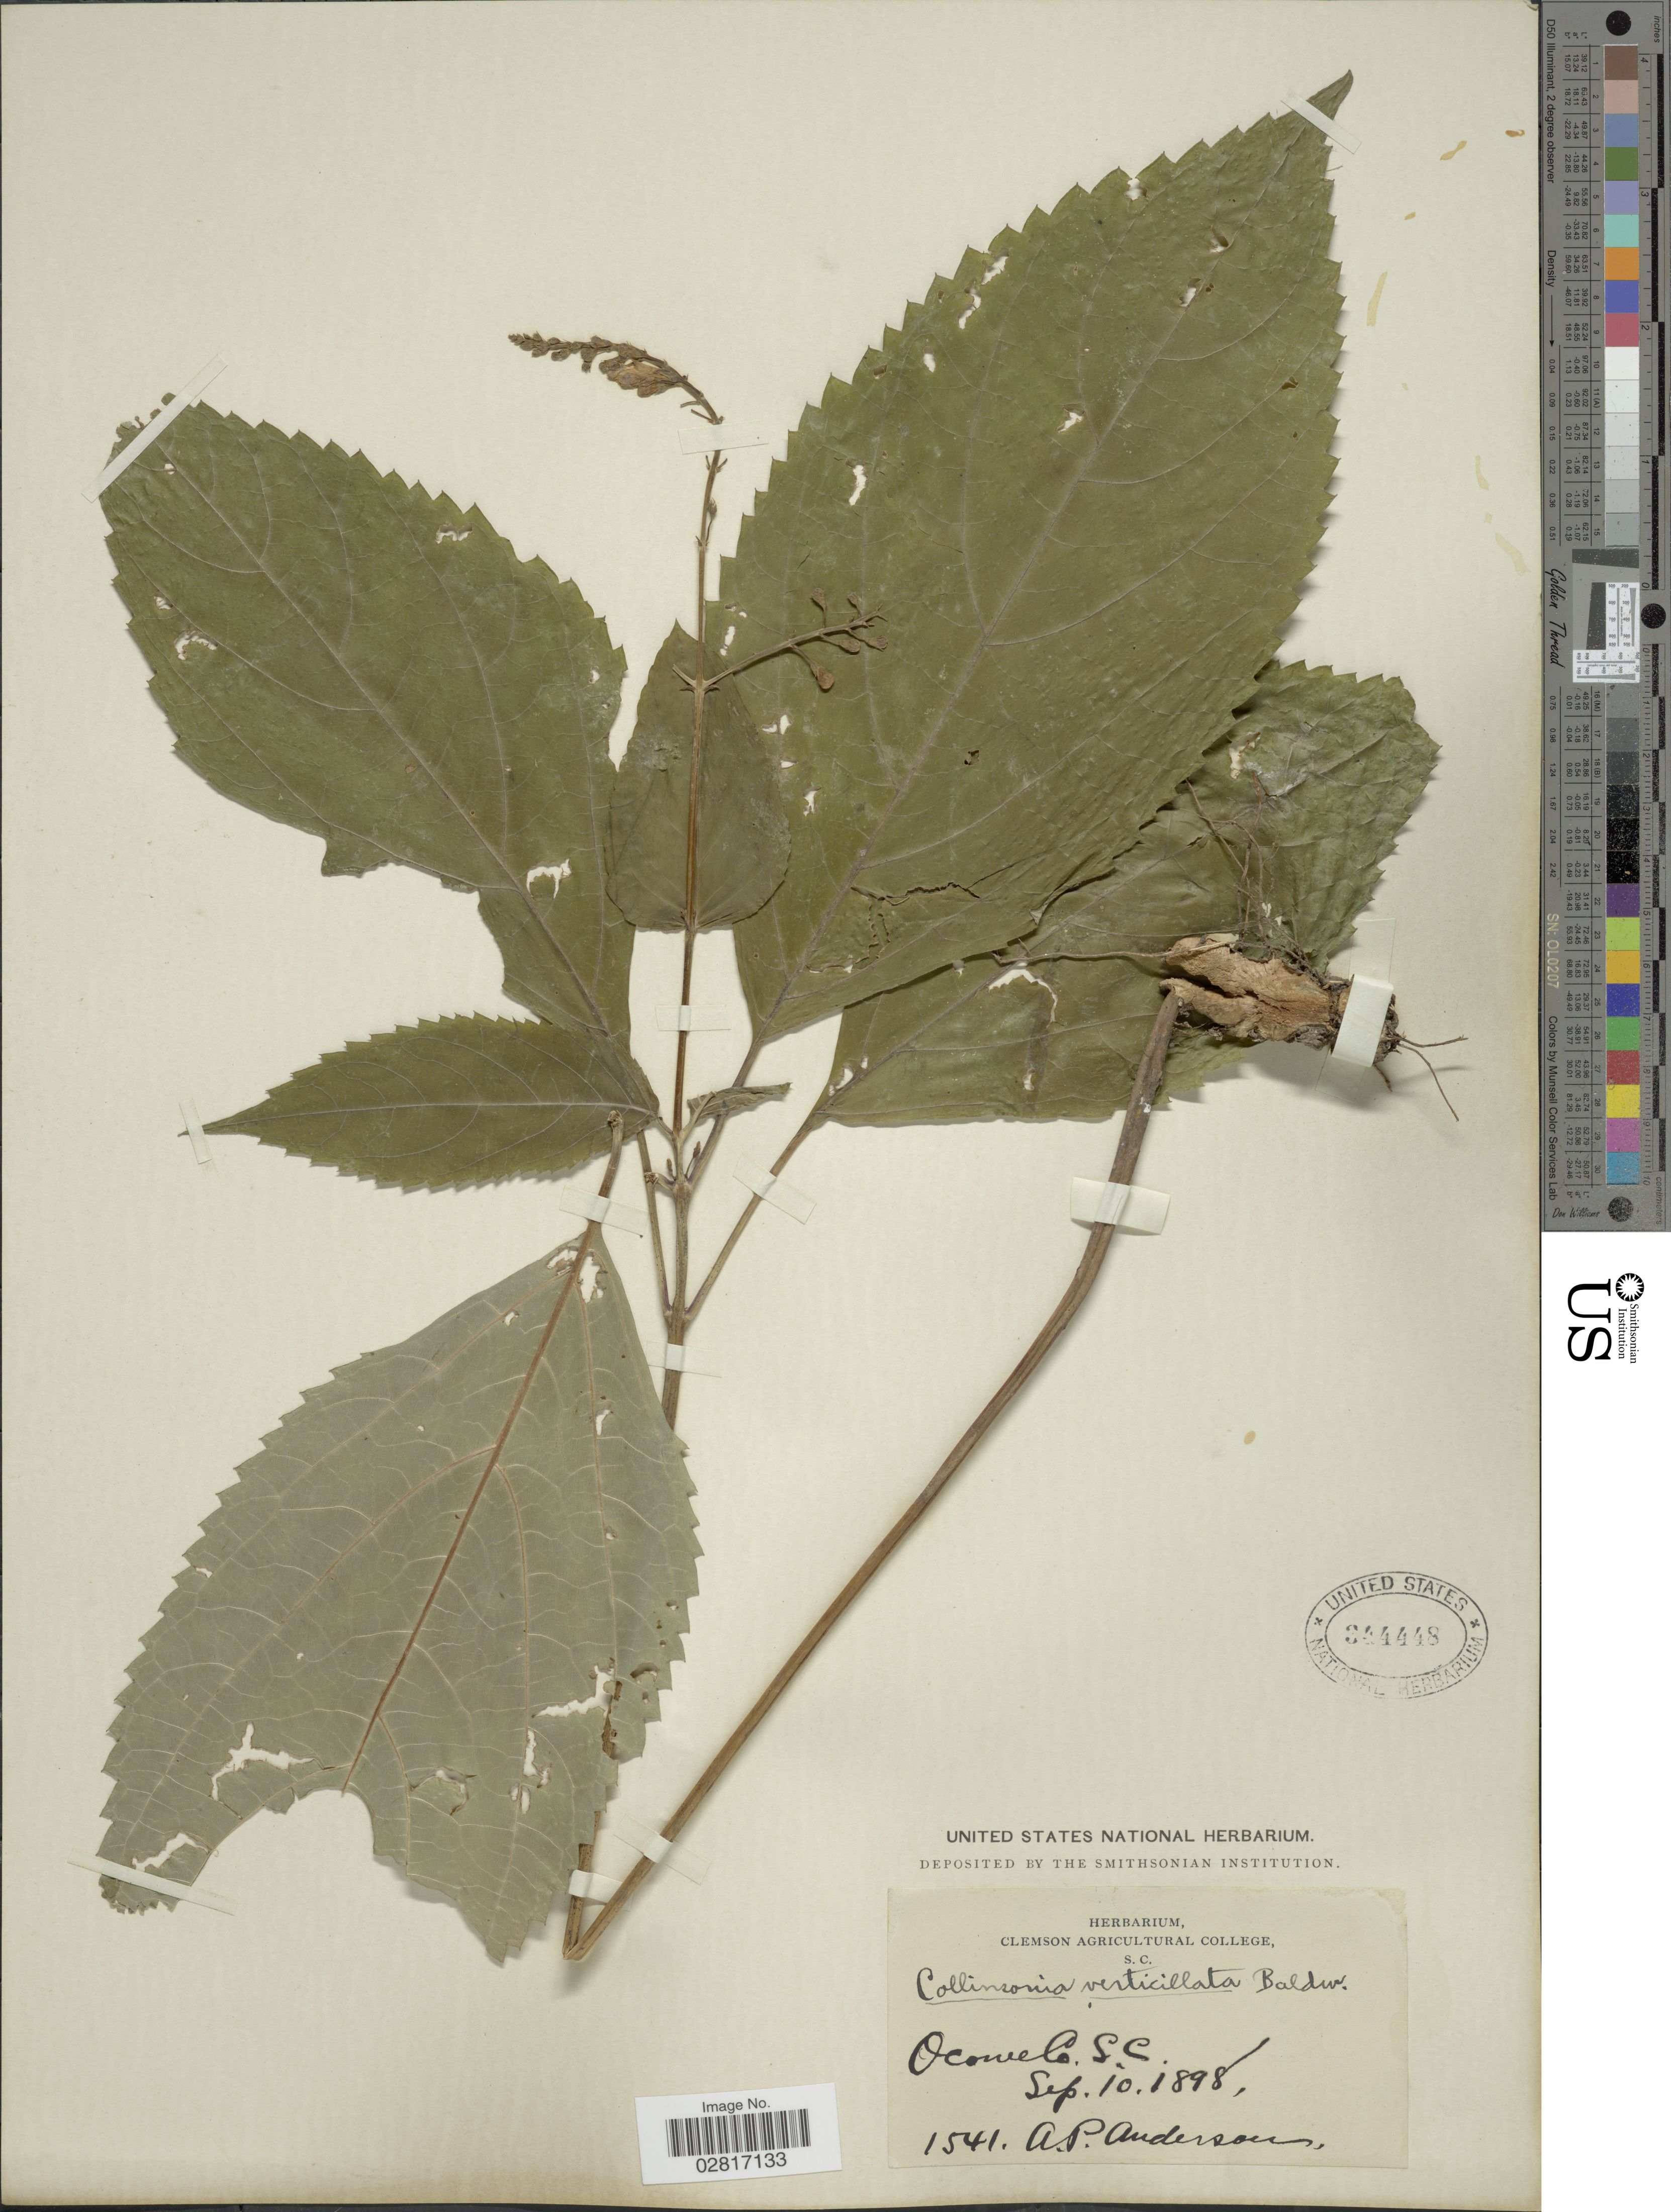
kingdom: Plantae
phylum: Tracheophyta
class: Magnoliopsida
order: Lamiales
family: Lamiaceae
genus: Collinsonia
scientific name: Collinsonia verticillata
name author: Baldwin ex Elliott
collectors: A. P. Anderson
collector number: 1541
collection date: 1898-09-10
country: United States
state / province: South Carolina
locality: Oconee Co.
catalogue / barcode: US 344448